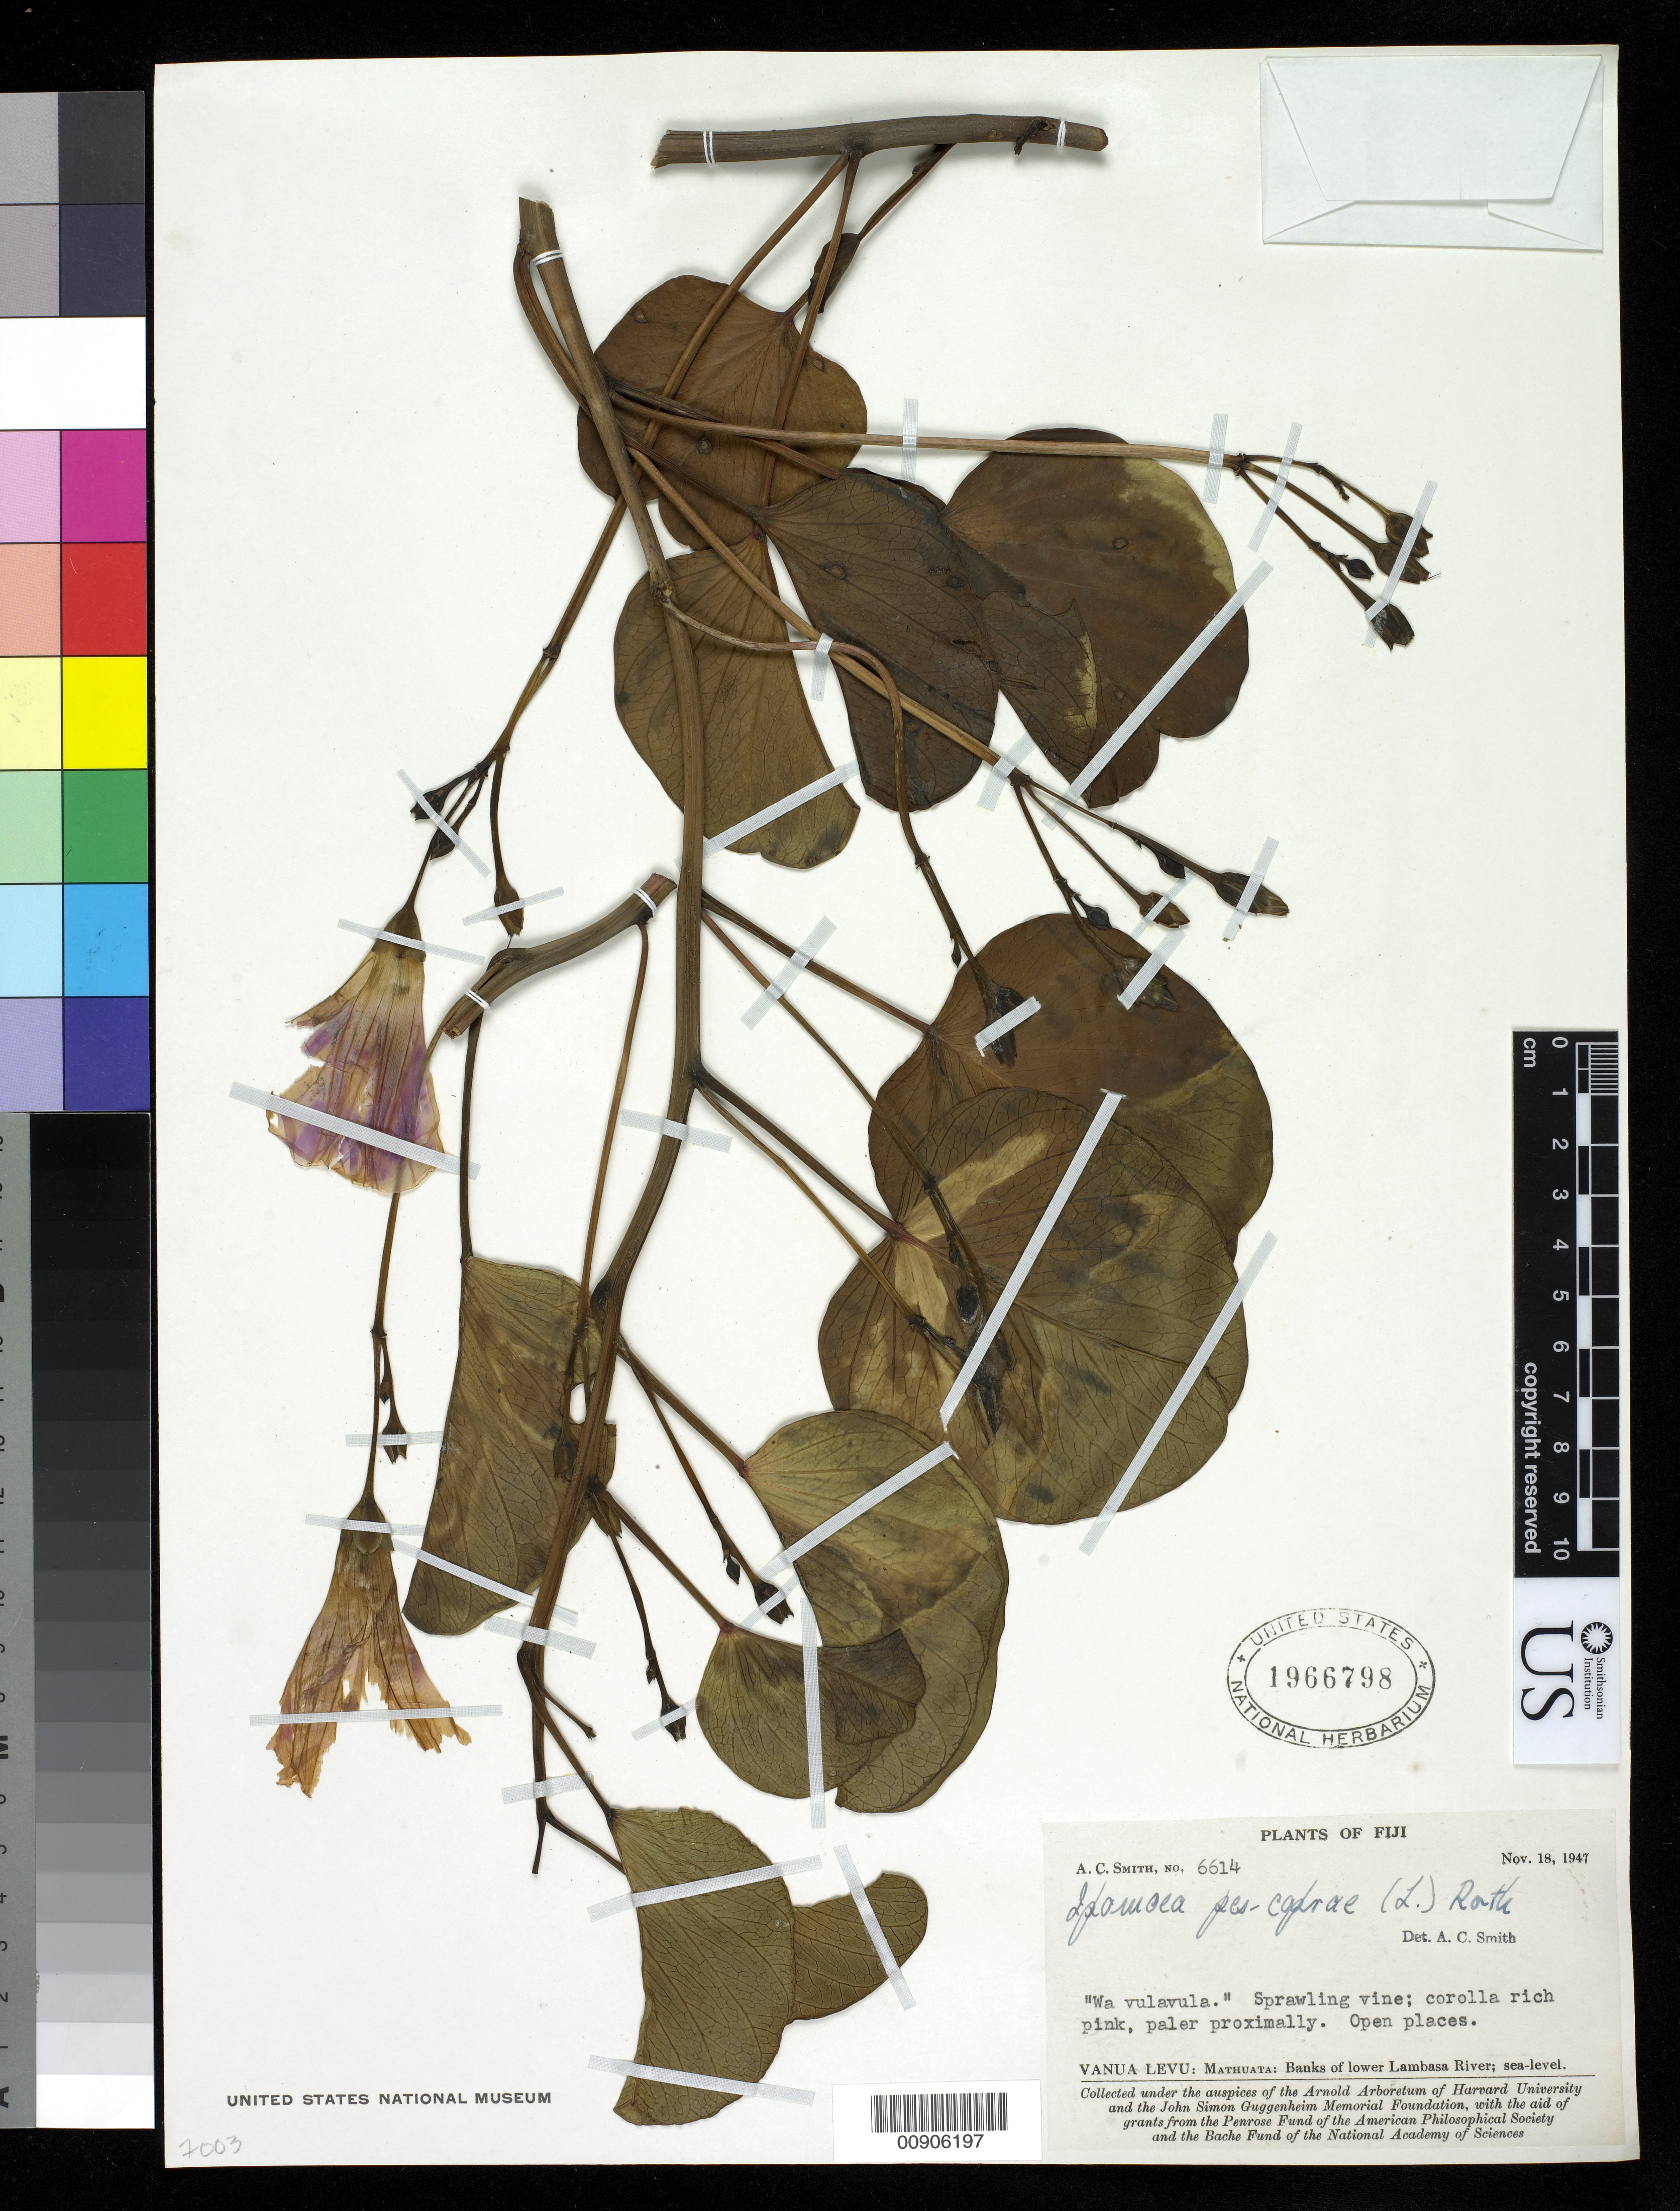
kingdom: Plantae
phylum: Tracheophyta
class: Magnoliopsida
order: Solanales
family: Convolvulaceae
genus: Ipomoea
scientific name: Ipomoea pes-caprae subsp. brasiliensis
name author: (L.) Ooststr.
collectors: C. A. Smith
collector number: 6614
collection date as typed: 18 Nov 1947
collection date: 1947-11-18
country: Fiji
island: Macuata-i-wai [Mathuata-i-wai]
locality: Mathuata: Banks of lower Lambasa River.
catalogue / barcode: US 1966798